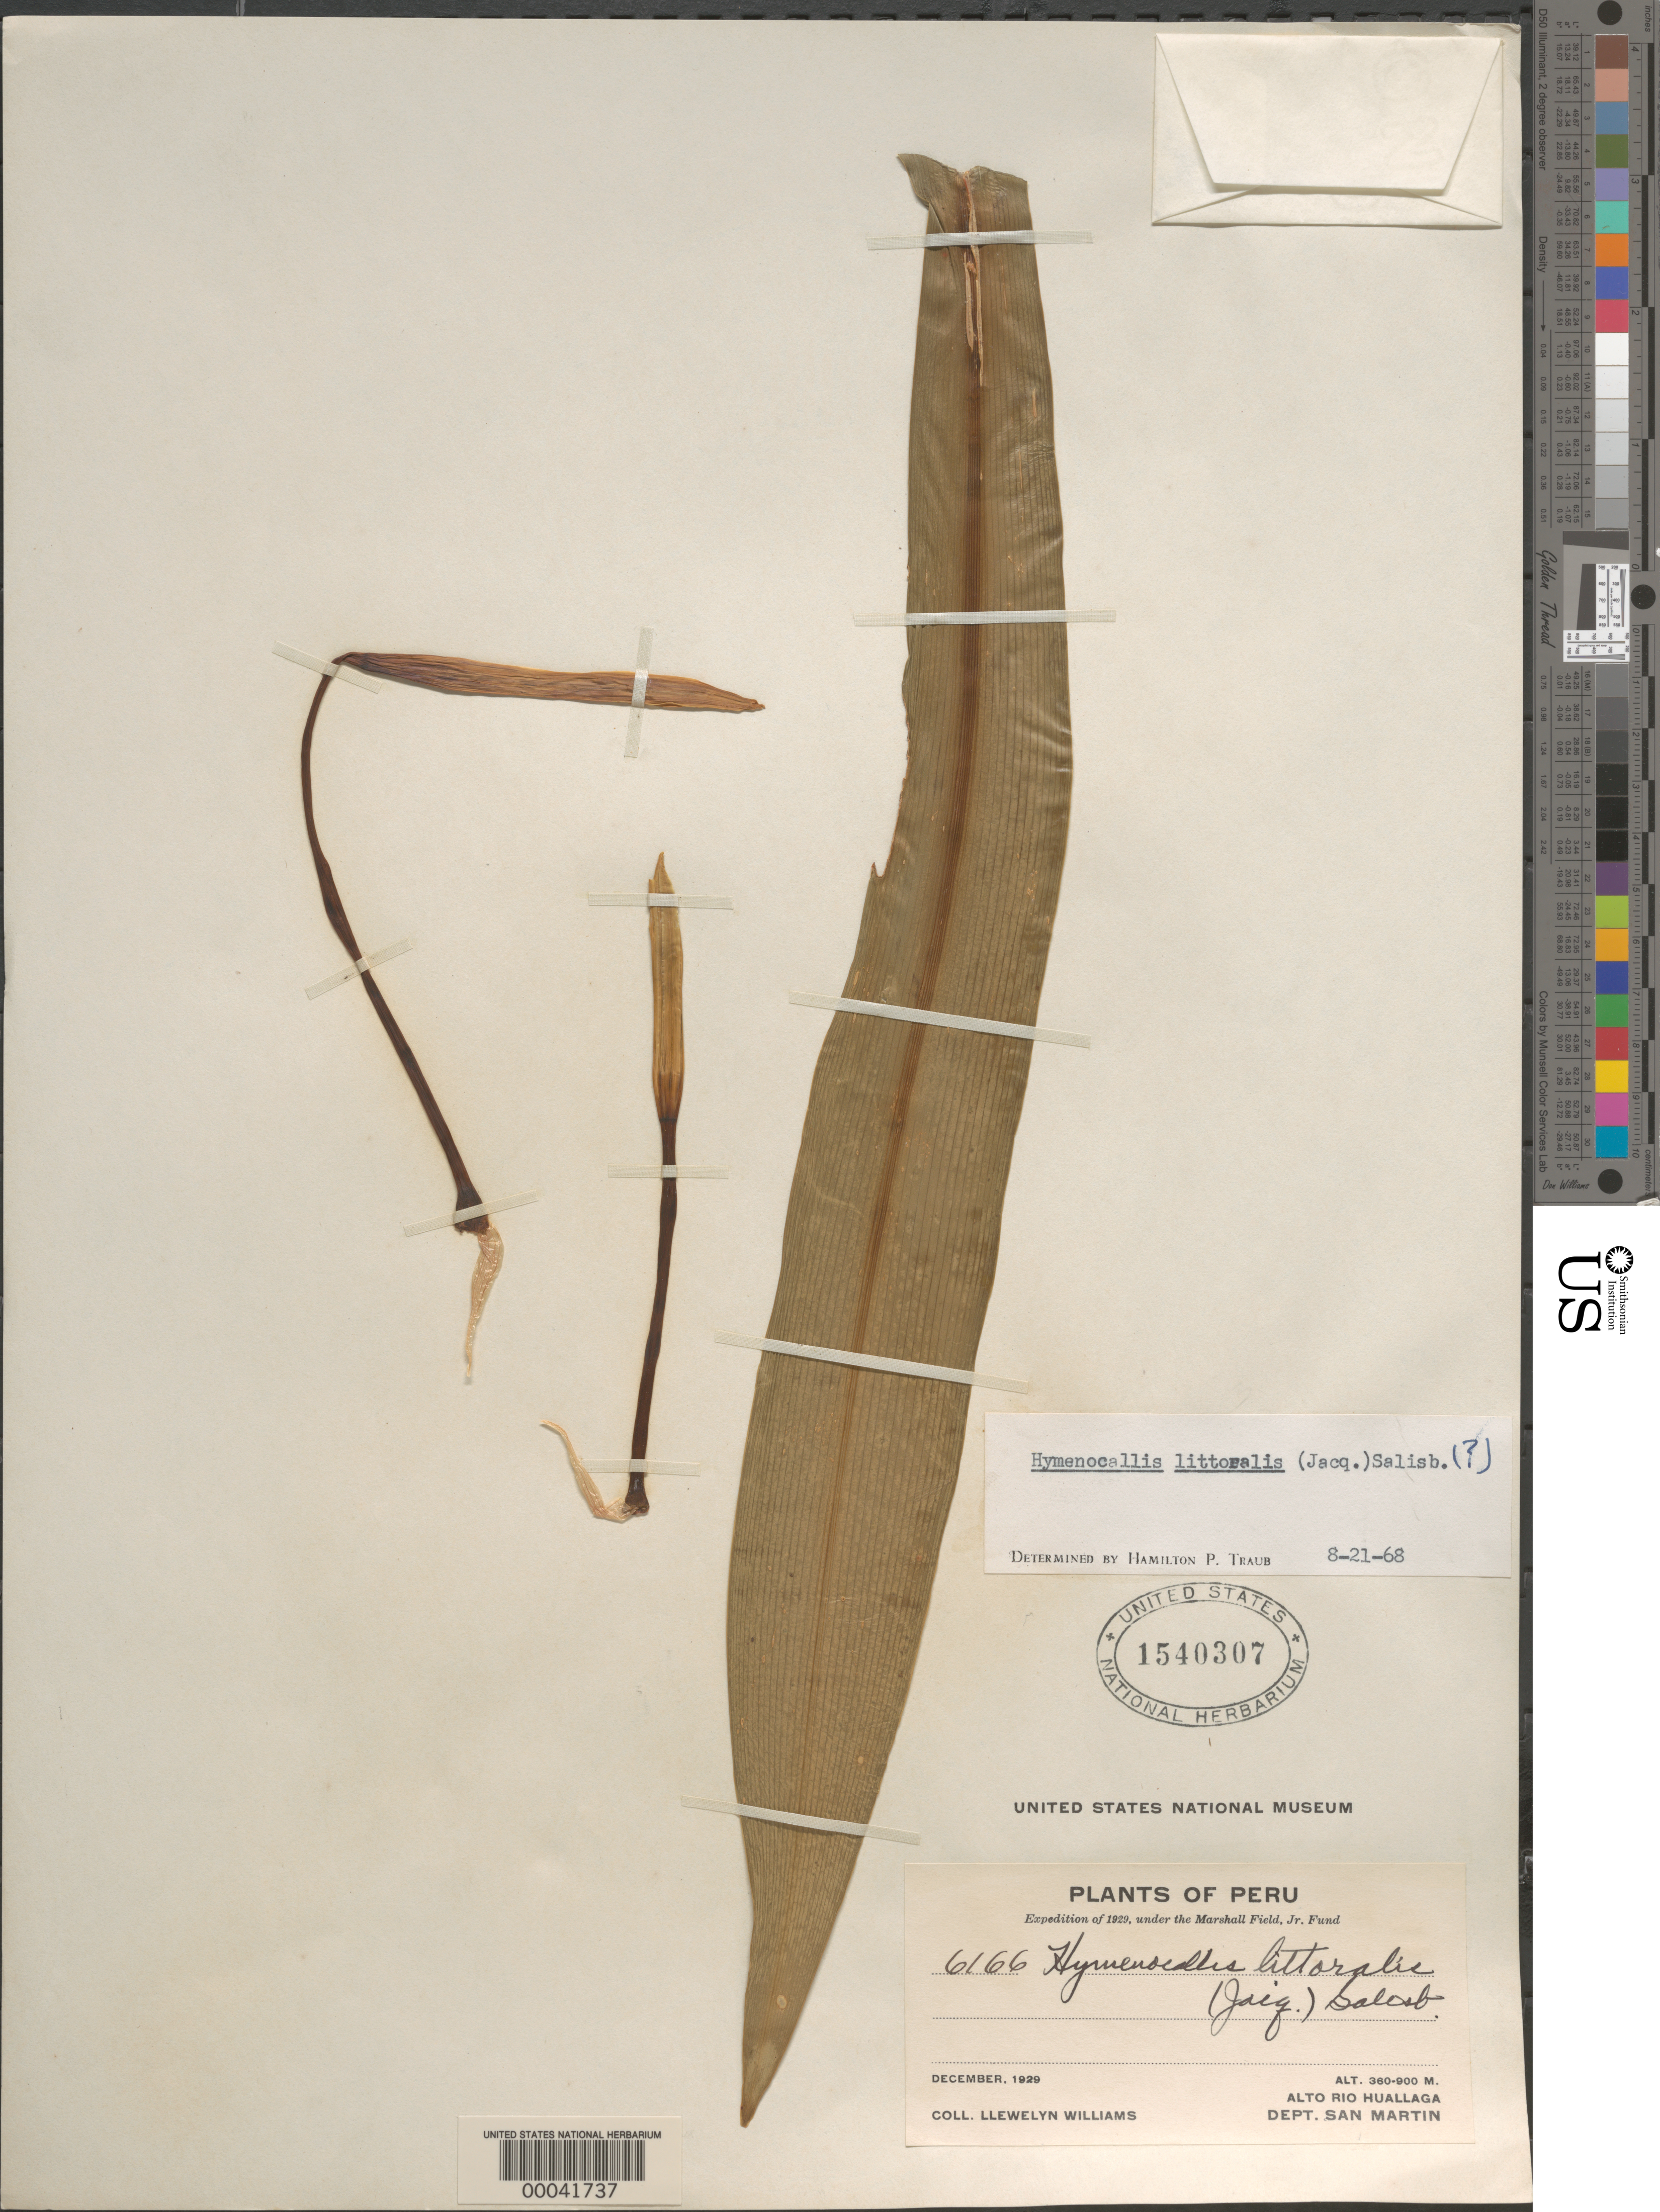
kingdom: Plantae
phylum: Tracheophyta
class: Liliopsida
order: Asparagales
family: Amaryllidaceae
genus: Hymenocallis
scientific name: Hymenocallis littoralis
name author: (Jacq.) Salisb.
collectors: Ll. Williams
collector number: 6166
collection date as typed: Dec 1929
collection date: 1929-12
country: Peru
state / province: San Martín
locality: Alto rio huallaga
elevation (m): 360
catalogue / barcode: US 1540307